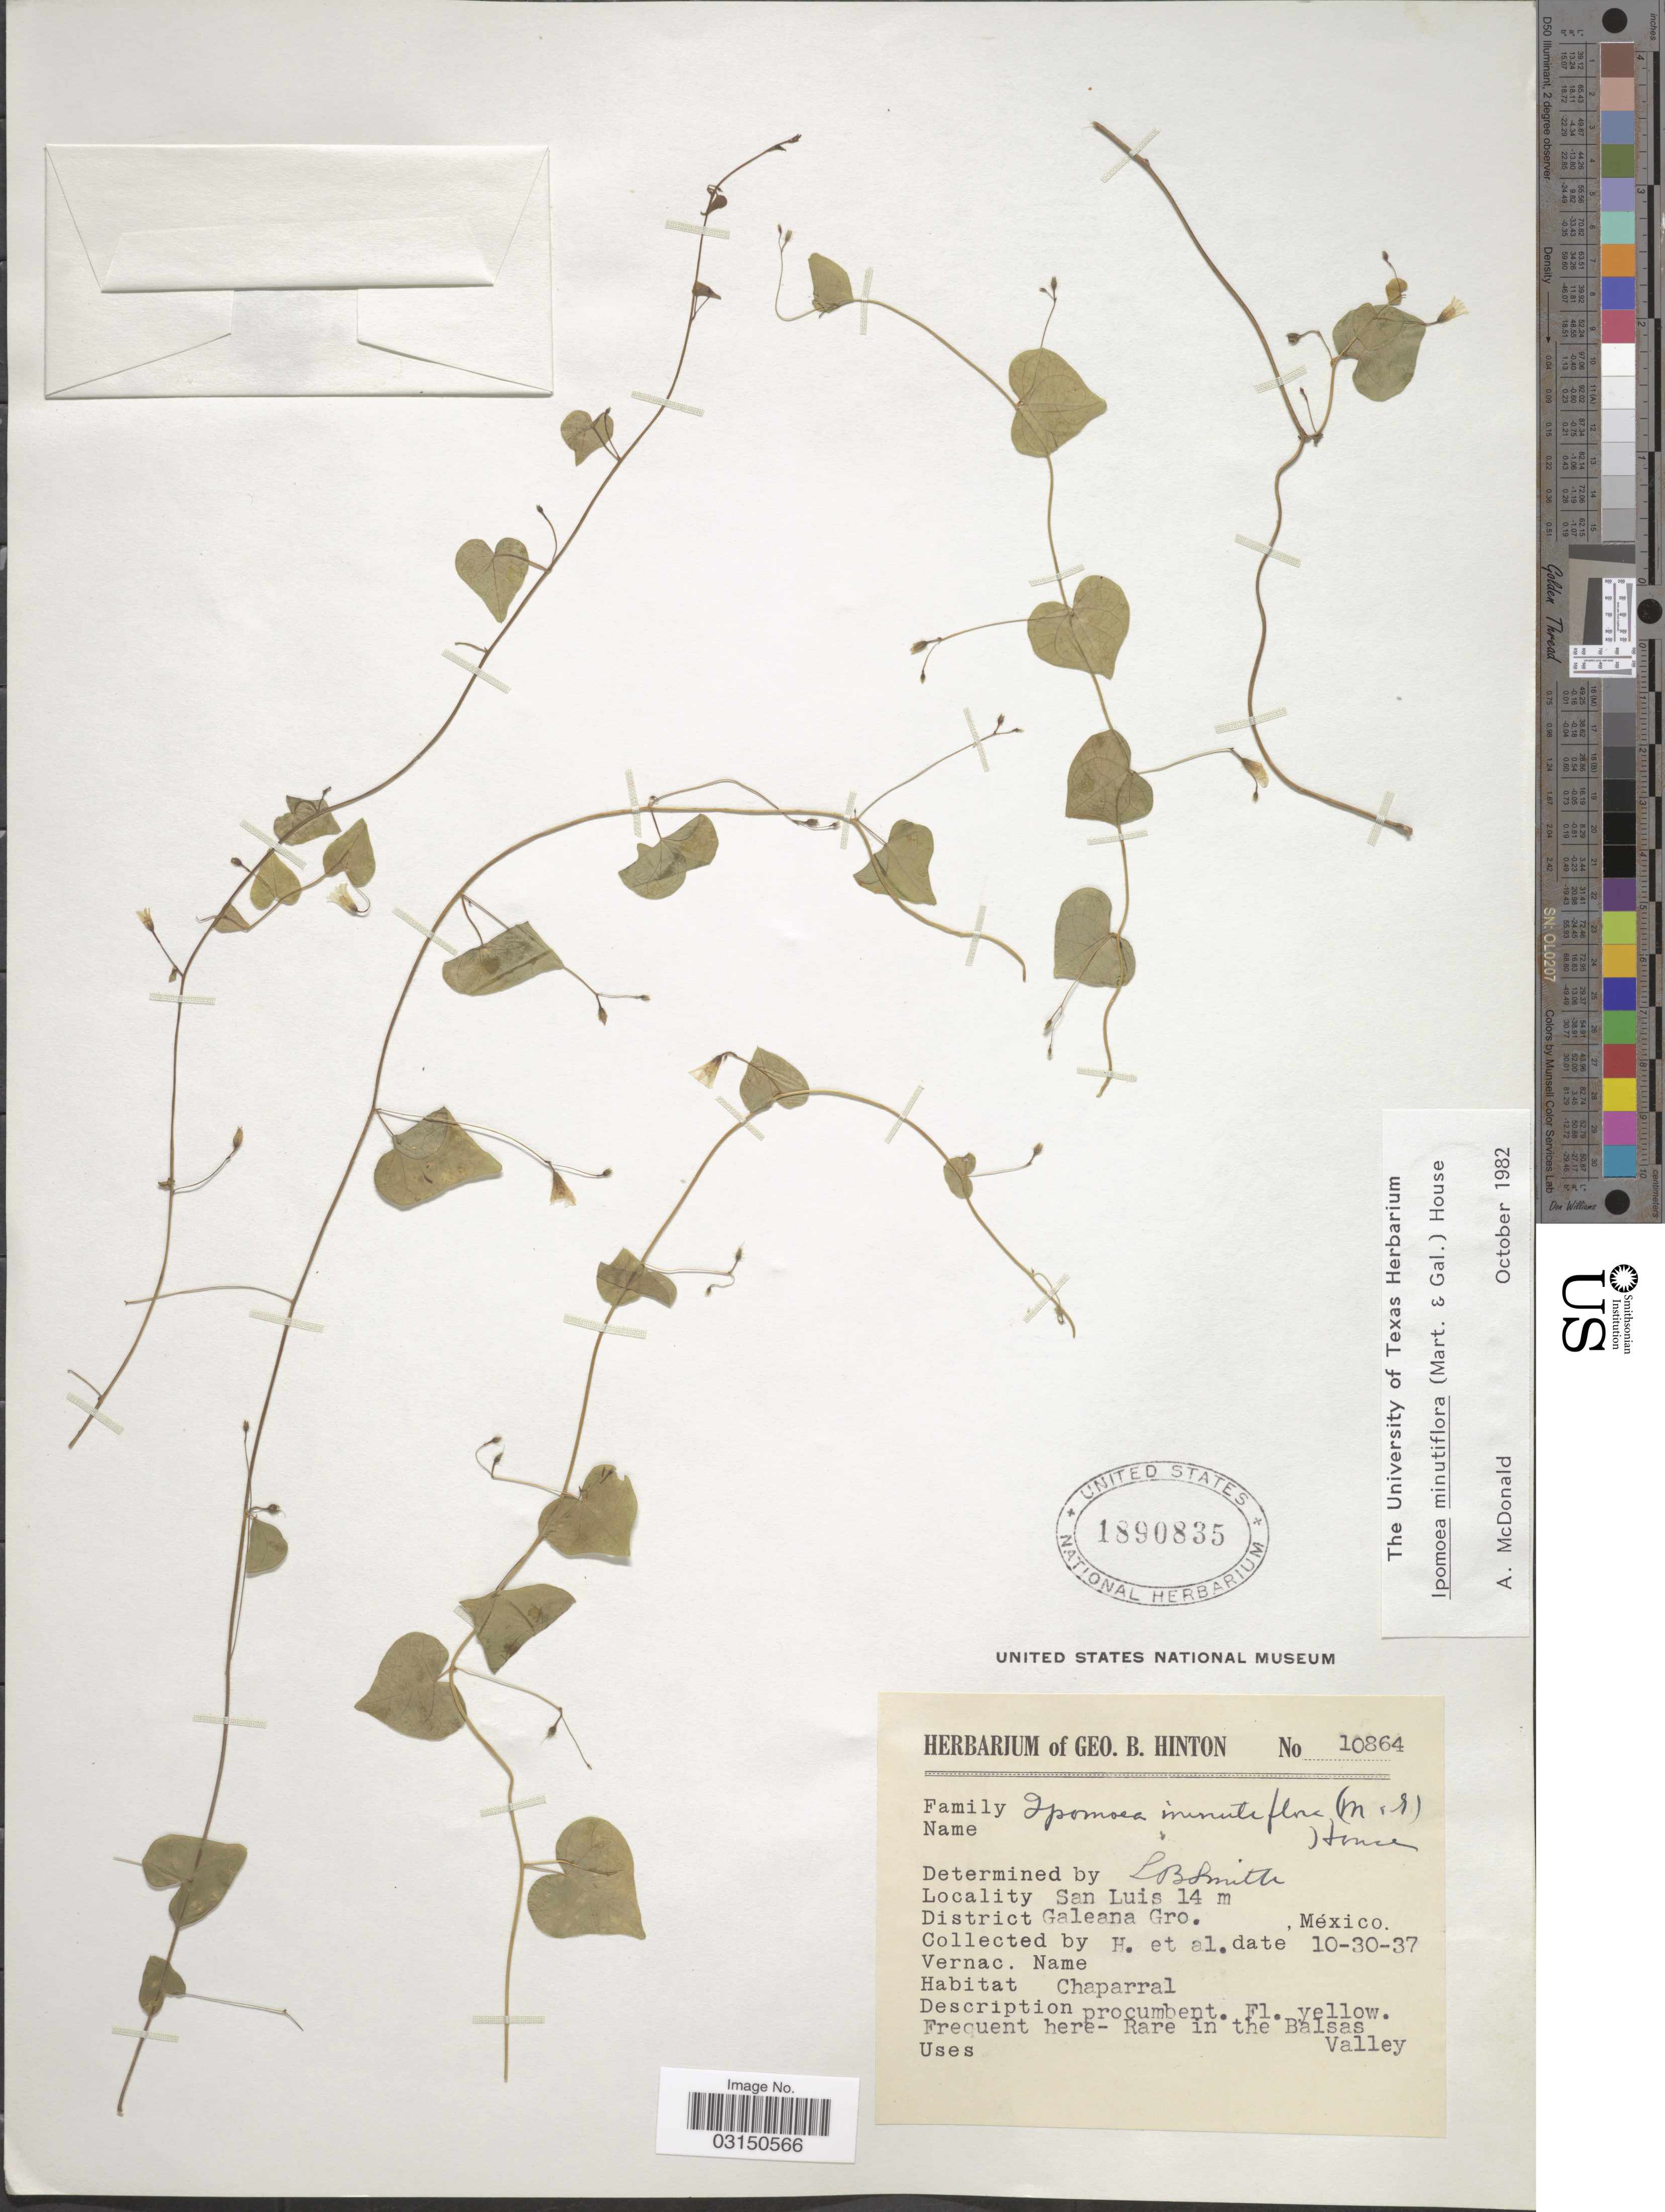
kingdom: Plantae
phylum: Tracheophyta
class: Magnoliopsida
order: Solanales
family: Convolvulaceae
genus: Ipomoea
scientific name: Ipomoea minutiflora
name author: (M. Martens) House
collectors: G. B. Hinton & et al.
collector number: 10864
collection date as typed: Transcribed d/m/y: 30/10/37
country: Mexico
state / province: Guerrero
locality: San Luis. District Galeana. Balsas Valley [unsure placement]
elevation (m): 14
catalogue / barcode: US 1890835